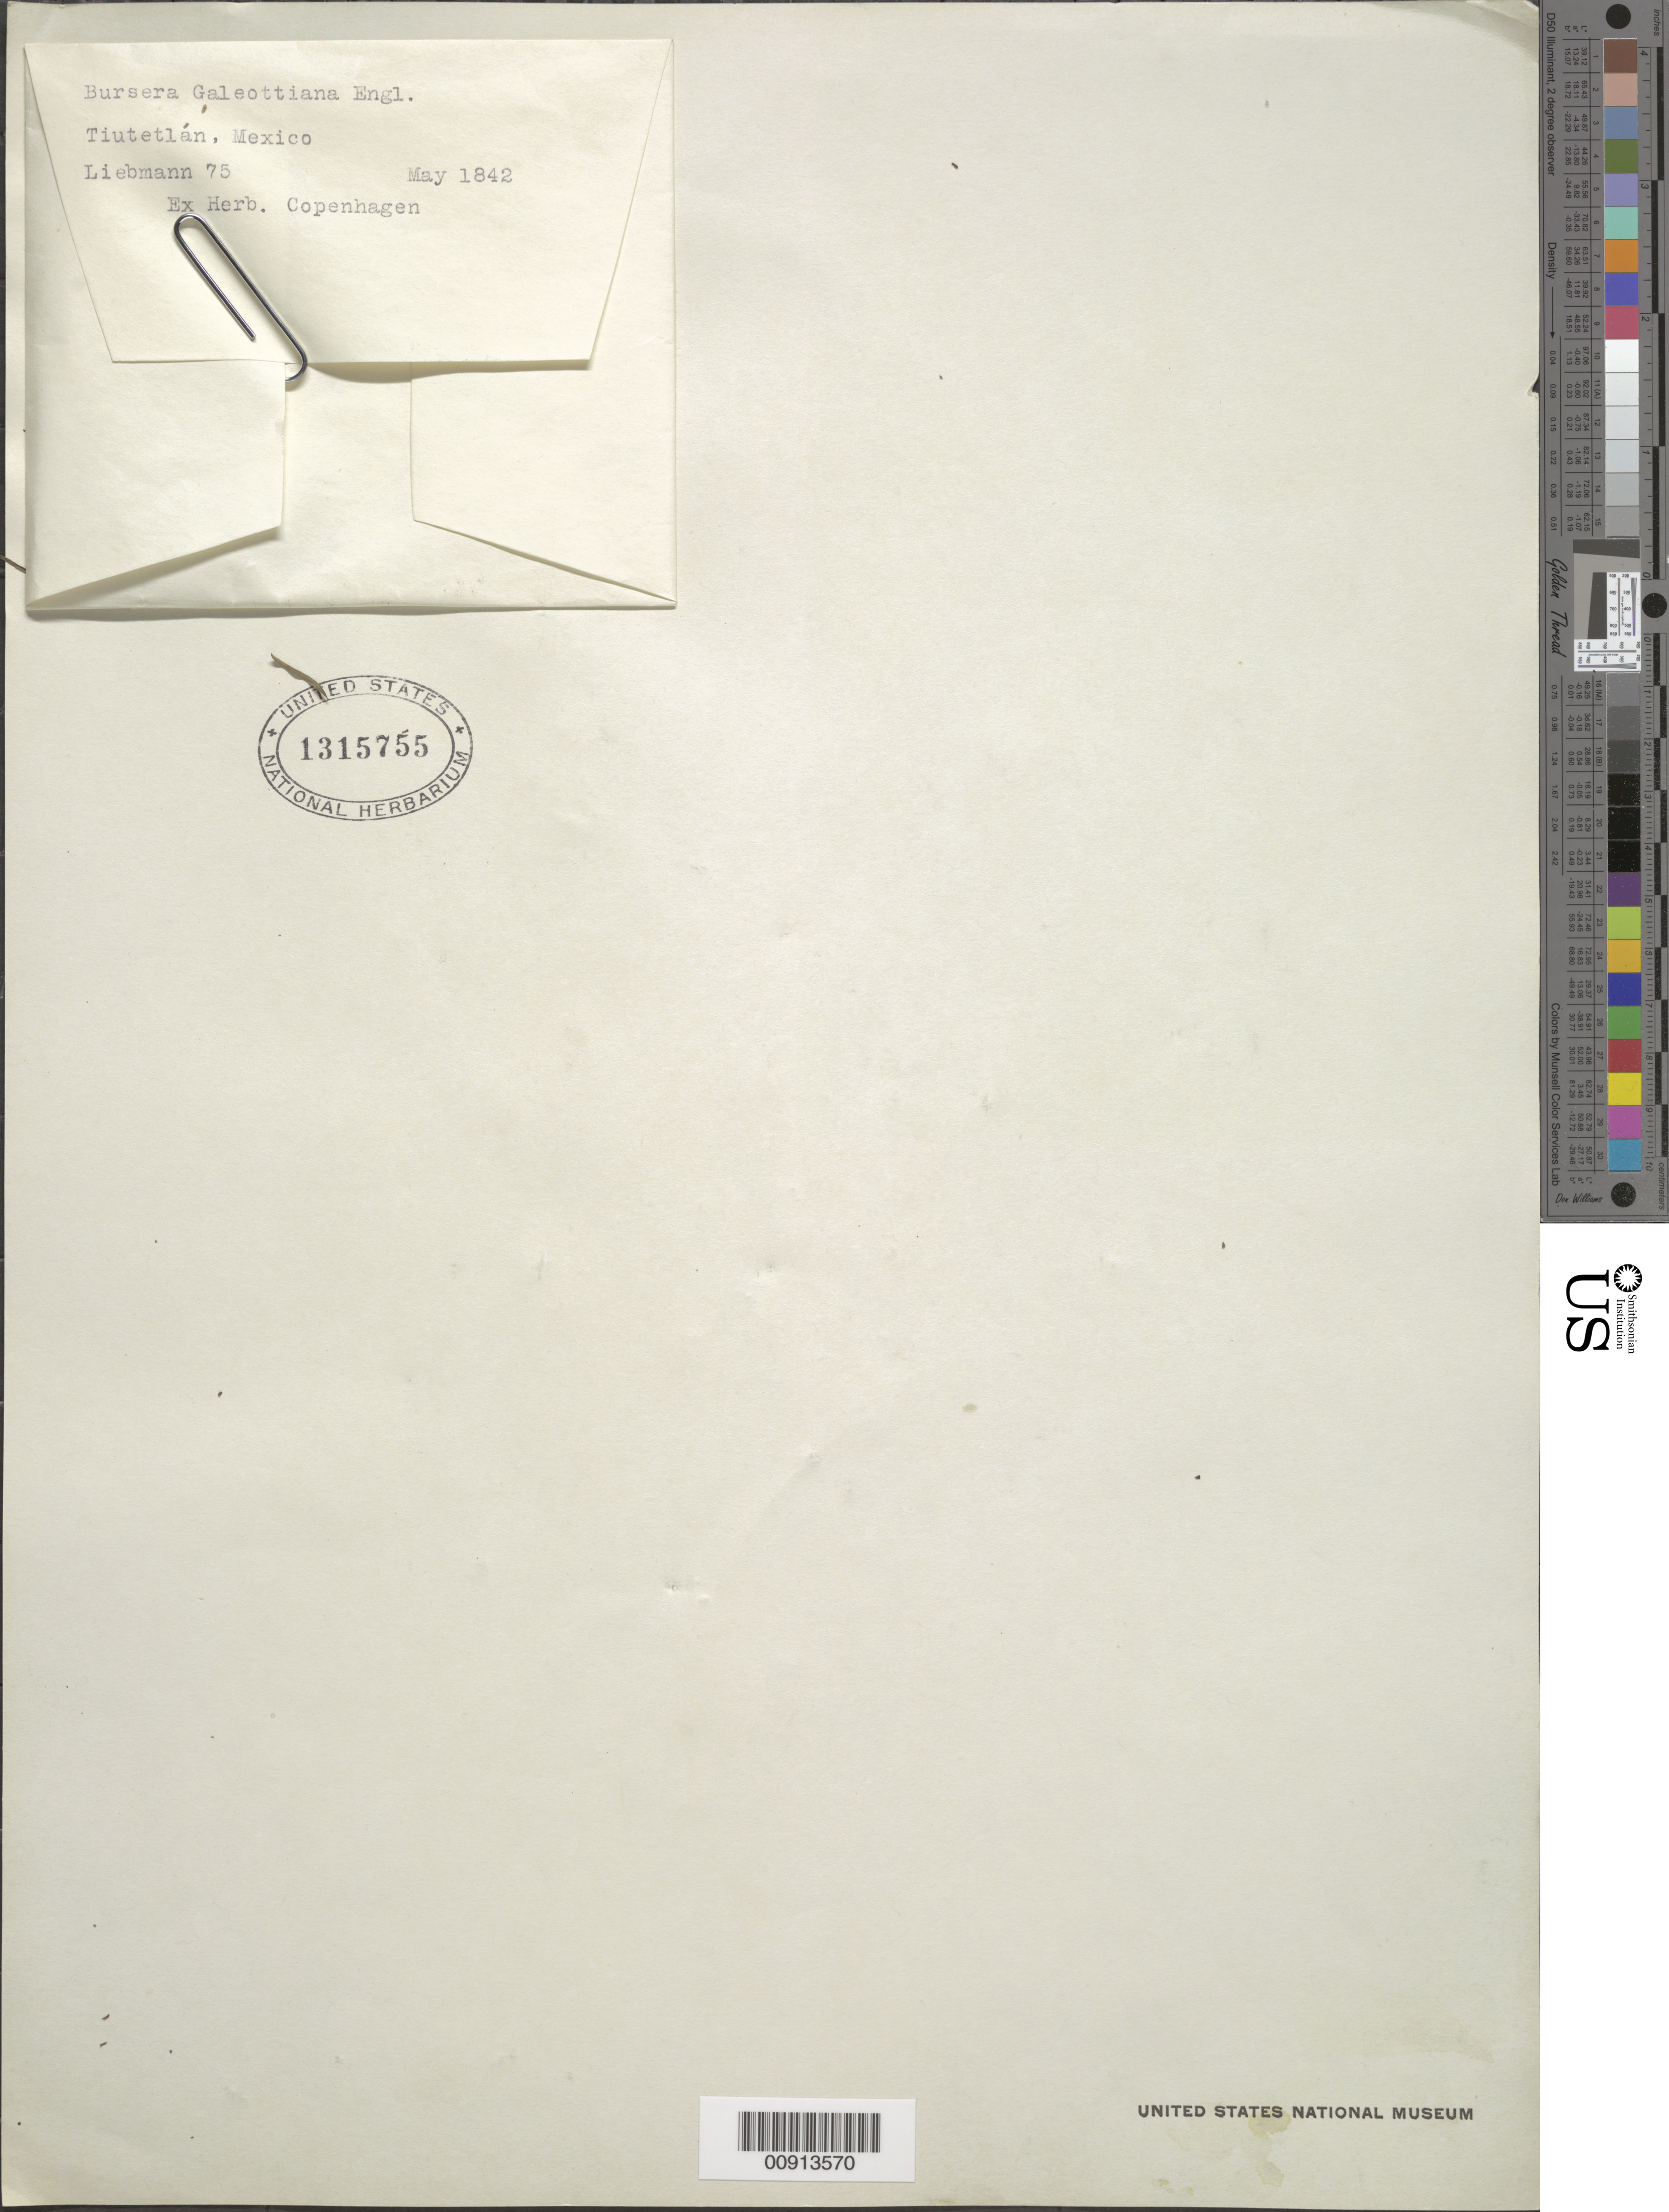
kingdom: Plantae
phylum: Tracheophyta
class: Magnoliopsida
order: Sapindales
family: Burseraceae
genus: Bursera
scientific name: Bursera galeottiana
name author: Engl.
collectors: F. M. Liebmann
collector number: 75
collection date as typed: May 1842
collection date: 1842-05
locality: Tiutetlán, México.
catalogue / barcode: US 1315755